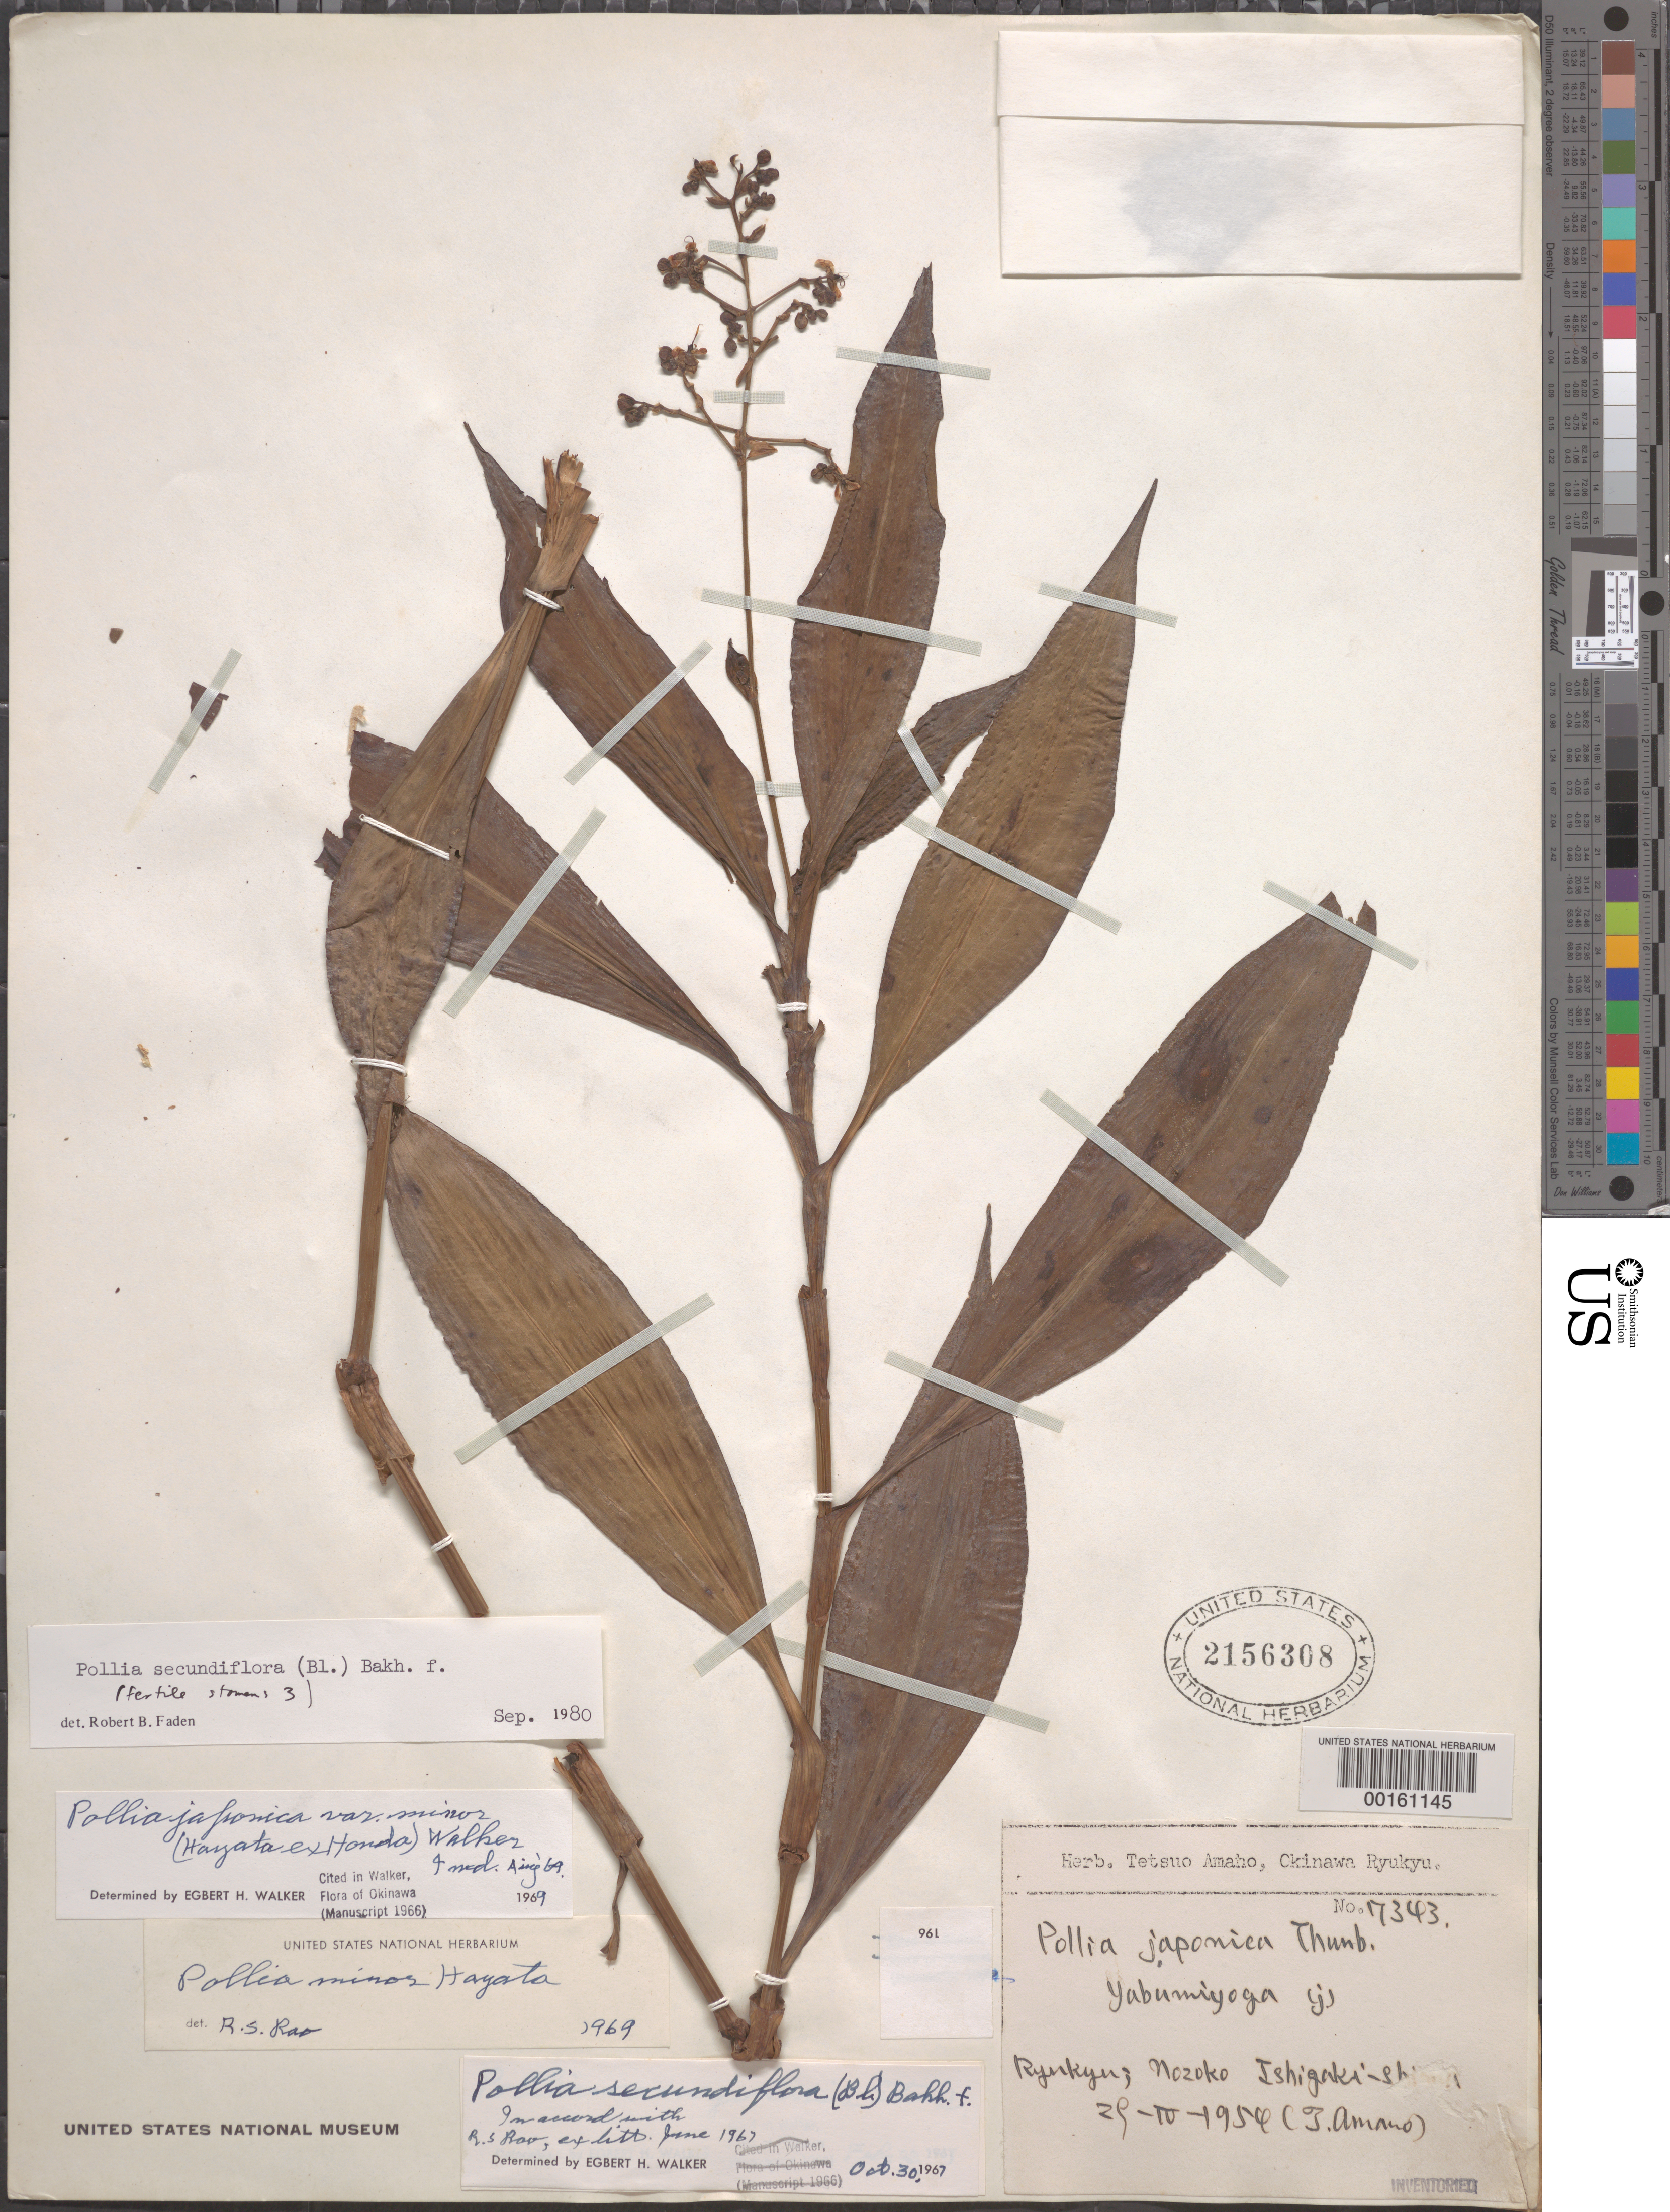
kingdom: Plantae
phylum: Tracheophyta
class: Liliopsida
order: Commelinales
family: Commelinaceae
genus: Pollia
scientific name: Pollia secundiflora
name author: (Blume) Bakh. f.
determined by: Faden, Robert B., (US), Smithsonian Institution - National Museum of Natural History (UNITED STATES)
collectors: T. Amano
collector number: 17343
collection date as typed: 29 Apr 1954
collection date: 1954-04-29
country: Japan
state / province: Okinawa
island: Ishigaki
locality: Nozoko ishigaki [Sakishima Is.]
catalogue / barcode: US 2156308